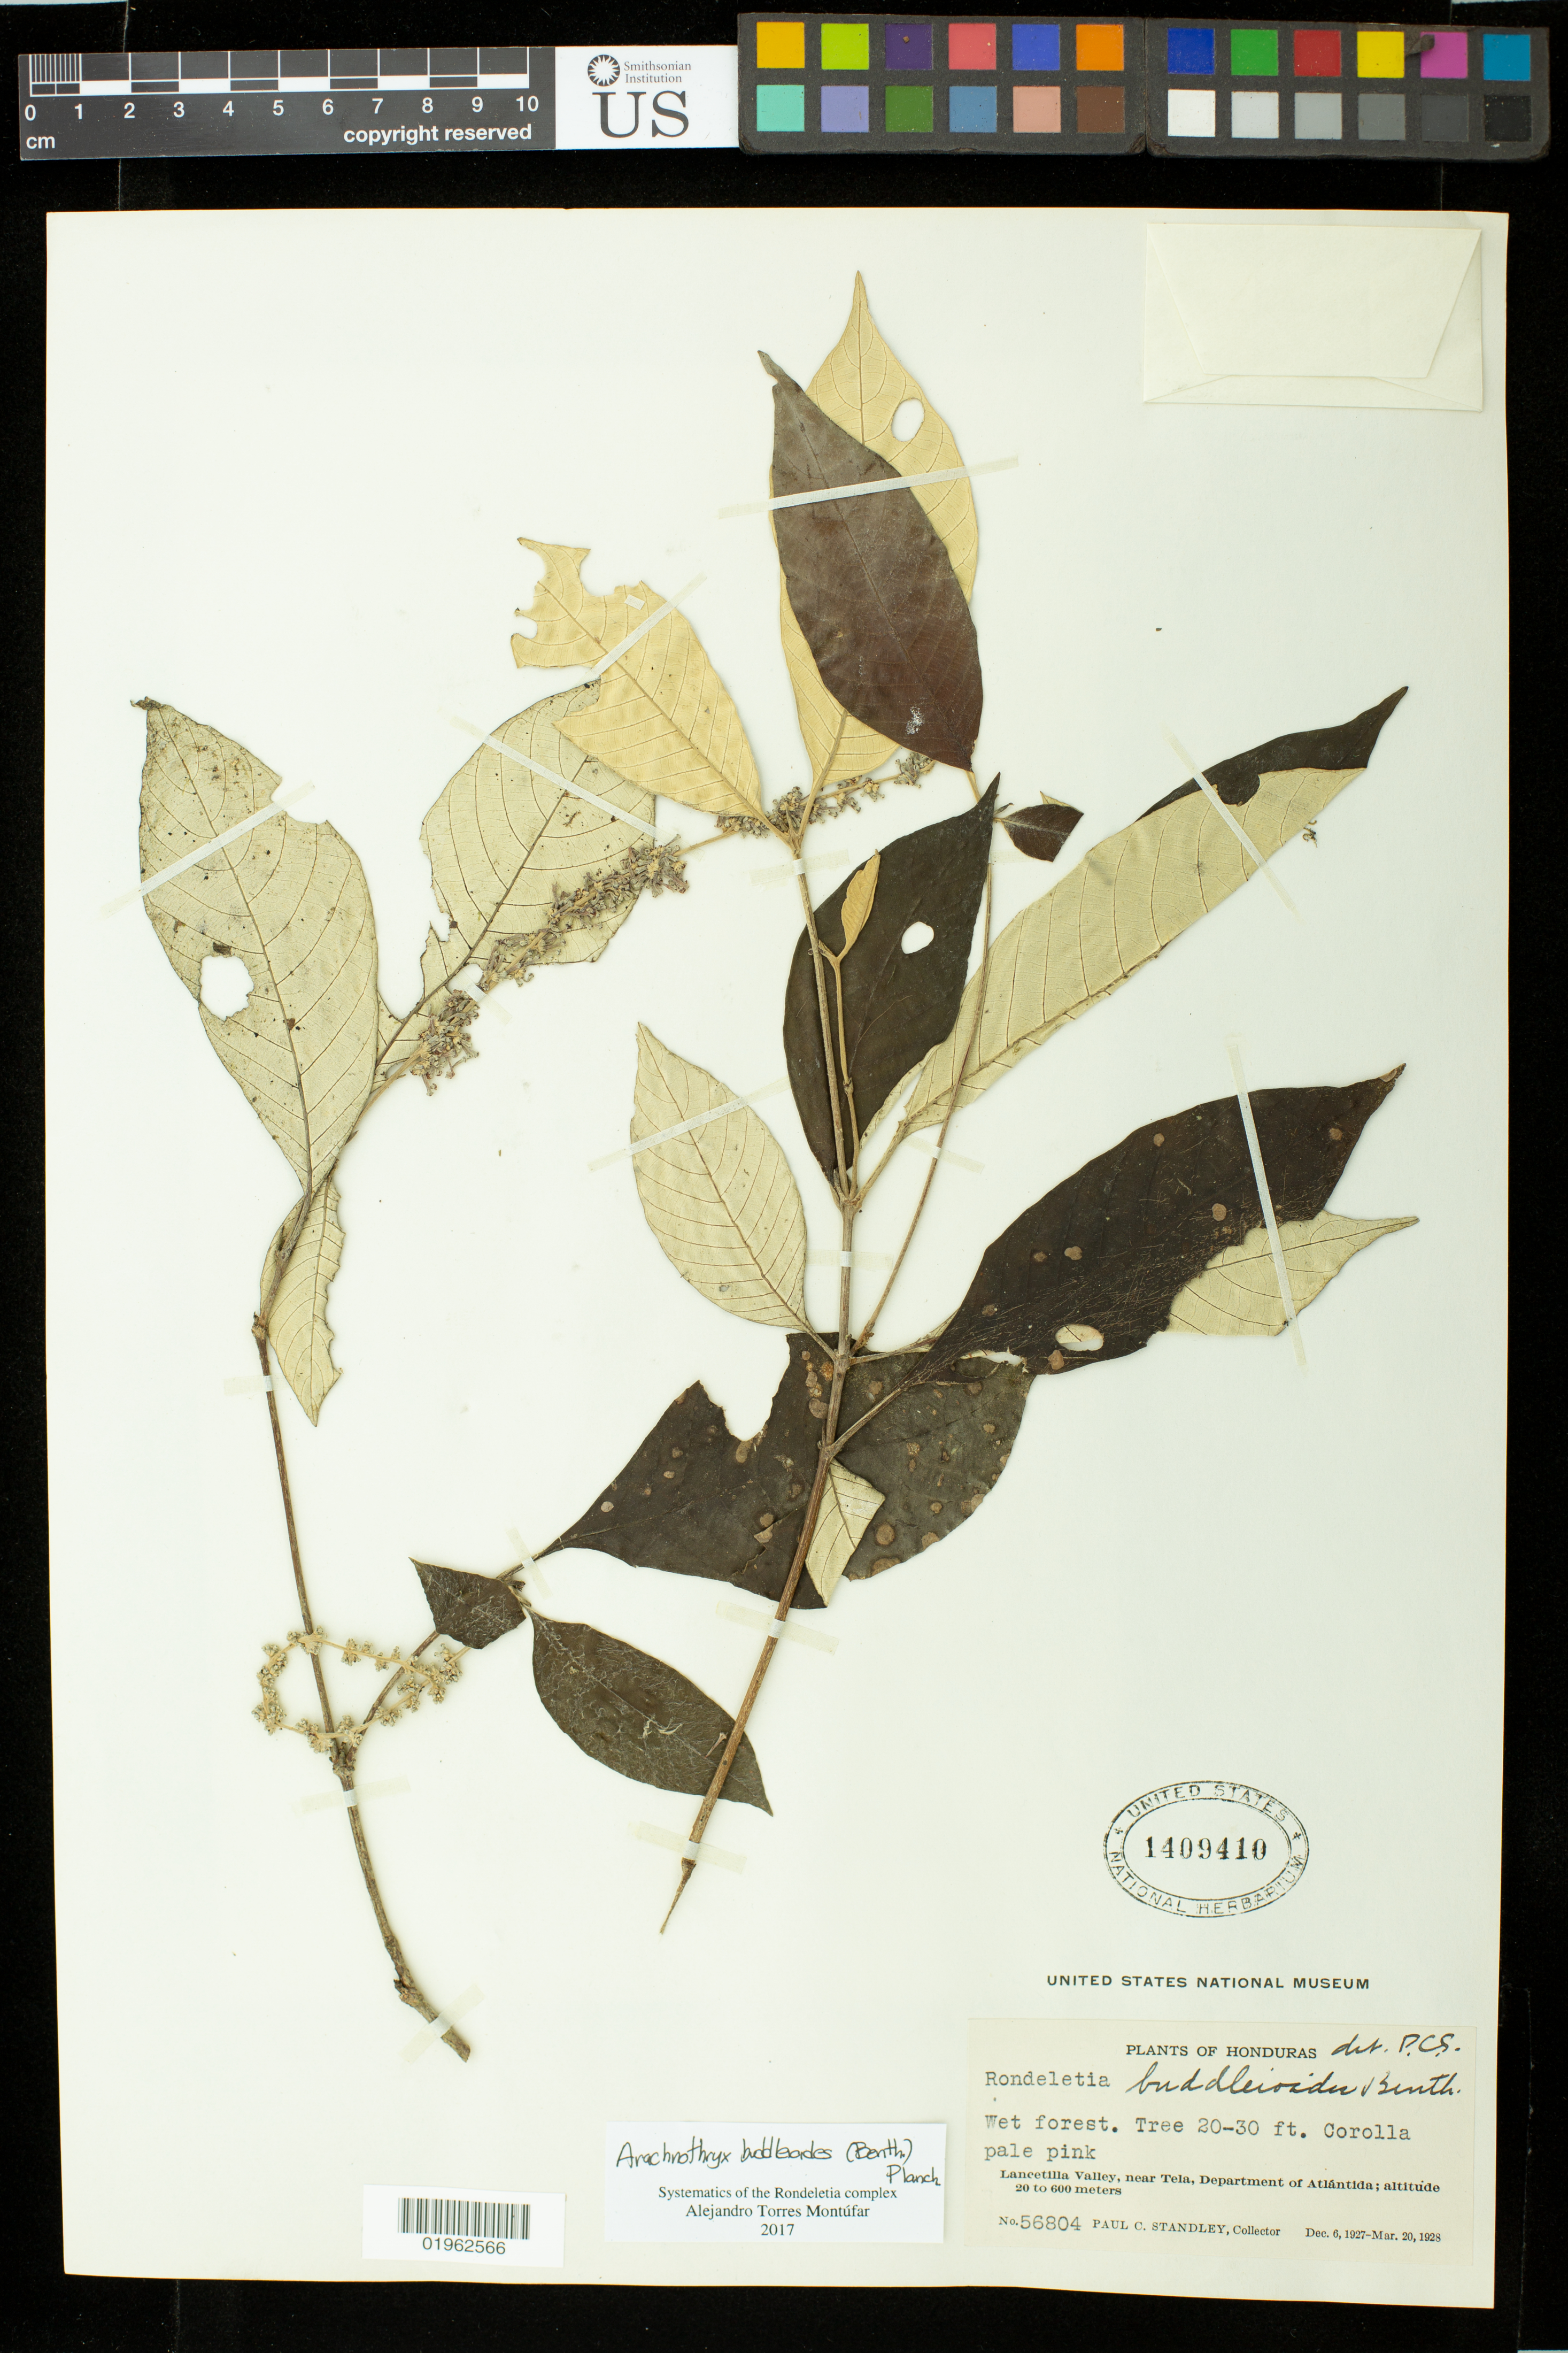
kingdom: Plantae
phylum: Tracheophyta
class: Magnoliopsida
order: Gentianales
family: Rubiaceae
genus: Arachnothryx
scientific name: Arachnothryx buddleioides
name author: (Benth.) Planch.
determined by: Torres Montufar, J. A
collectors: P. C. Standley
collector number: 56804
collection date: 1927-12-06/1928-03-20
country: Honduras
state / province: Atlántida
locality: Lancetilla Valley, near Tela.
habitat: wet forest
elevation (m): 20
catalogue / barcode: US 1409410